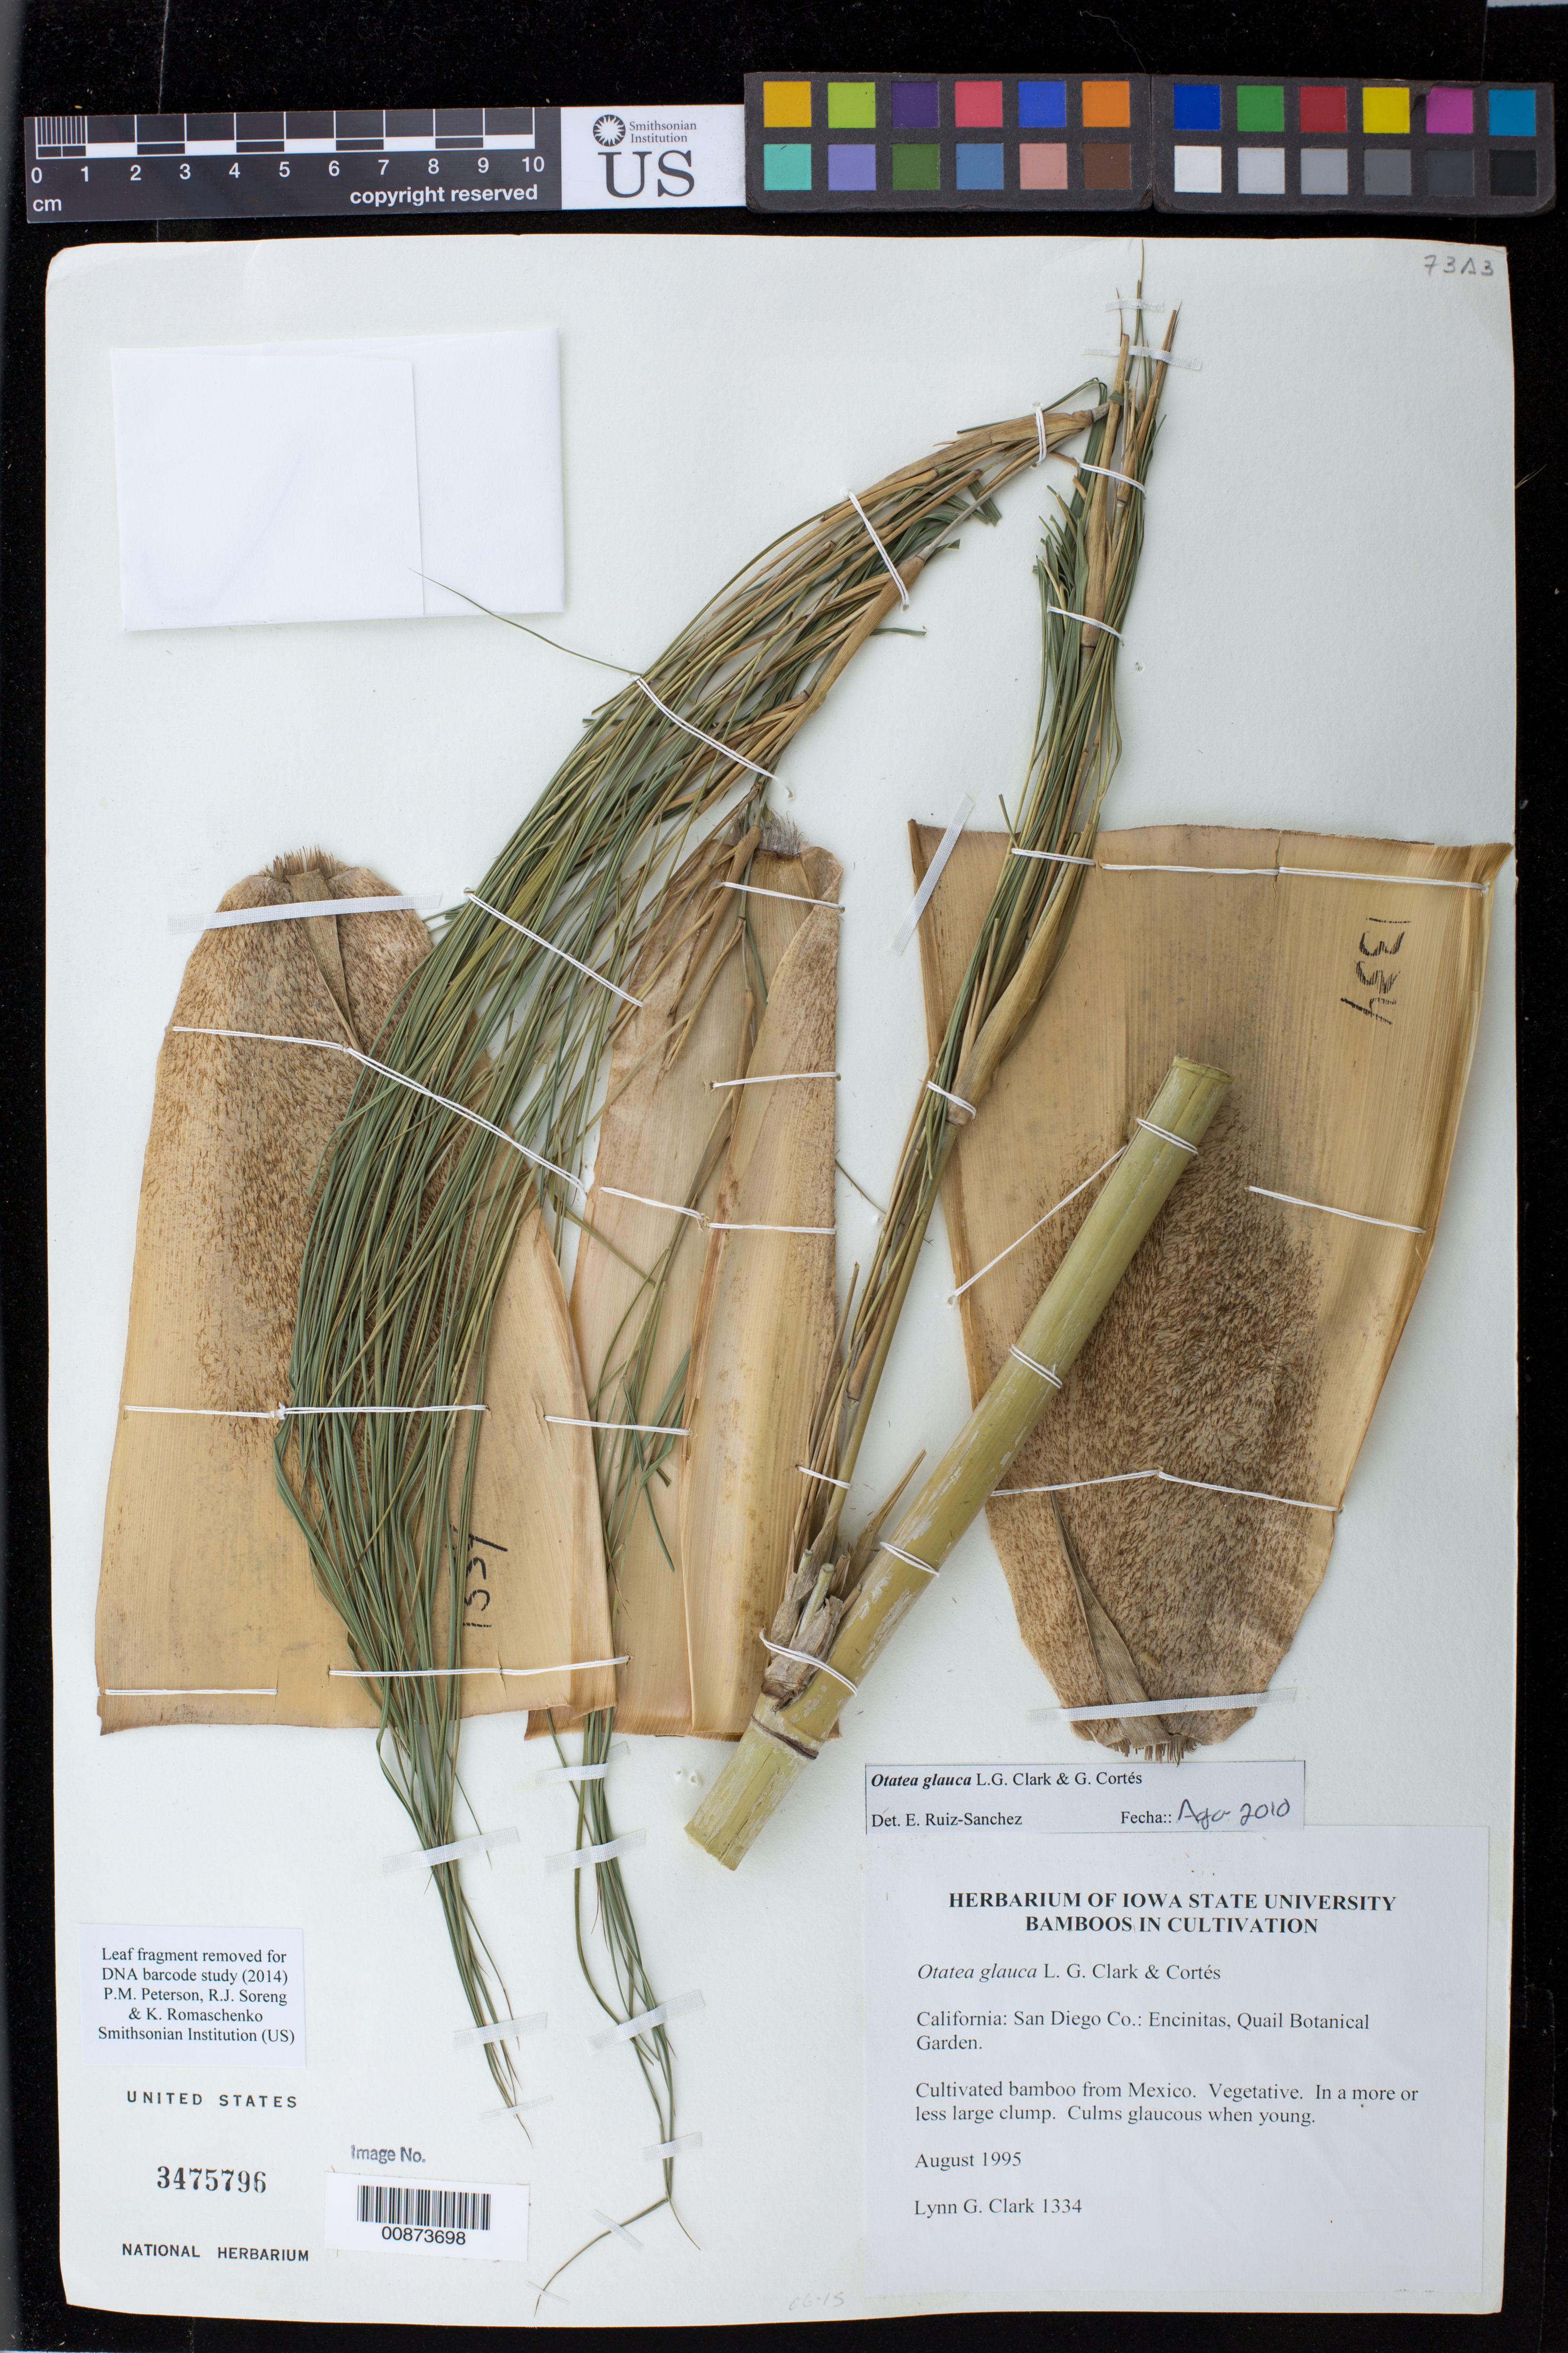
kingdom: Plantae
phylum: Tracheophyta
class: Liliopsida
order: Poales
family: Poaceae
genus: Otatea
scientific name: Otatea glauca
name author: L.G. Clark & G. Cortés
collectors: L. G. Clark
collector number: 1334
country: United States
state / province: California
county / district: San Diego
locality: Encinitas, Quail Botanical Garden.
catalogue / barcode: US 3475796